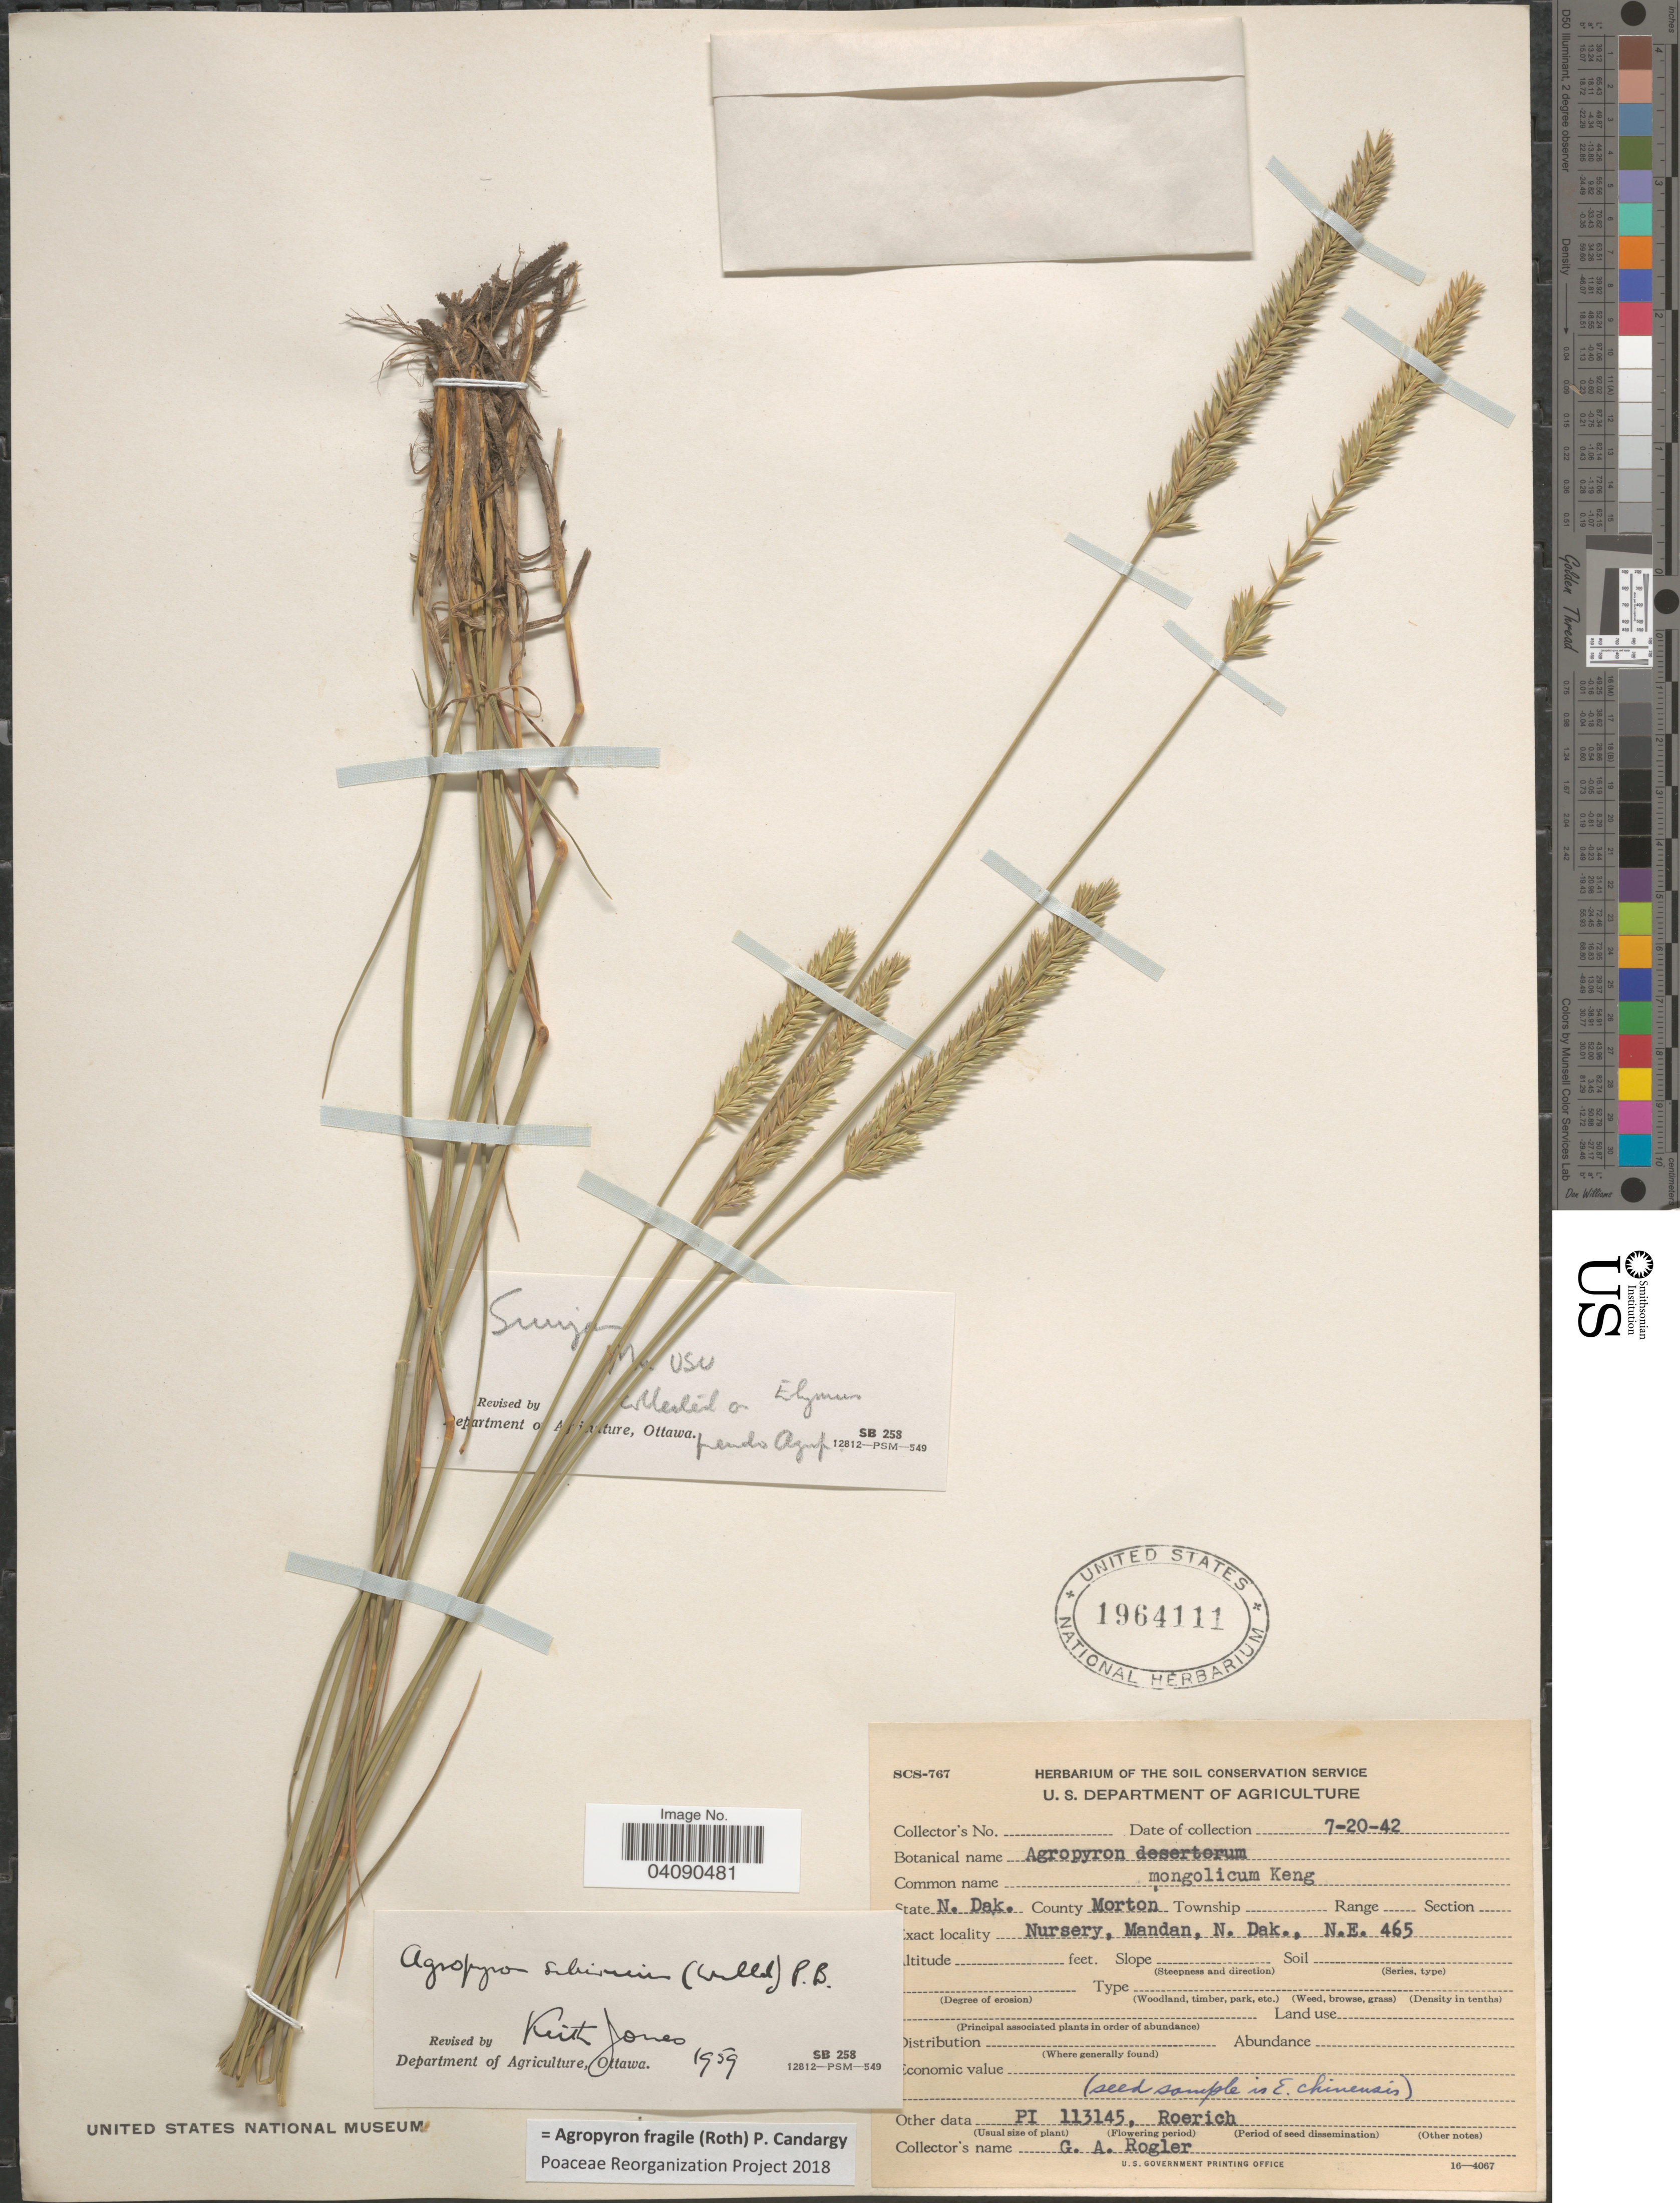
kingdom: Plantae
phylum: Tracheophyta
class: Liliopsida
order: Poales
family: Poaceae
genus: Agropyron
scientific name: Agropyron fragile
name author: (Roth) Candargy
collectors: G. Rogler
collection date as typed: Transcribed d/m/y: 20/7/42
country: United States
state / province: North Dakota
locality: County Morton. Nursery, Mandan, N. Dak., N.E. 465.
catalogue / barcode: US 1964111